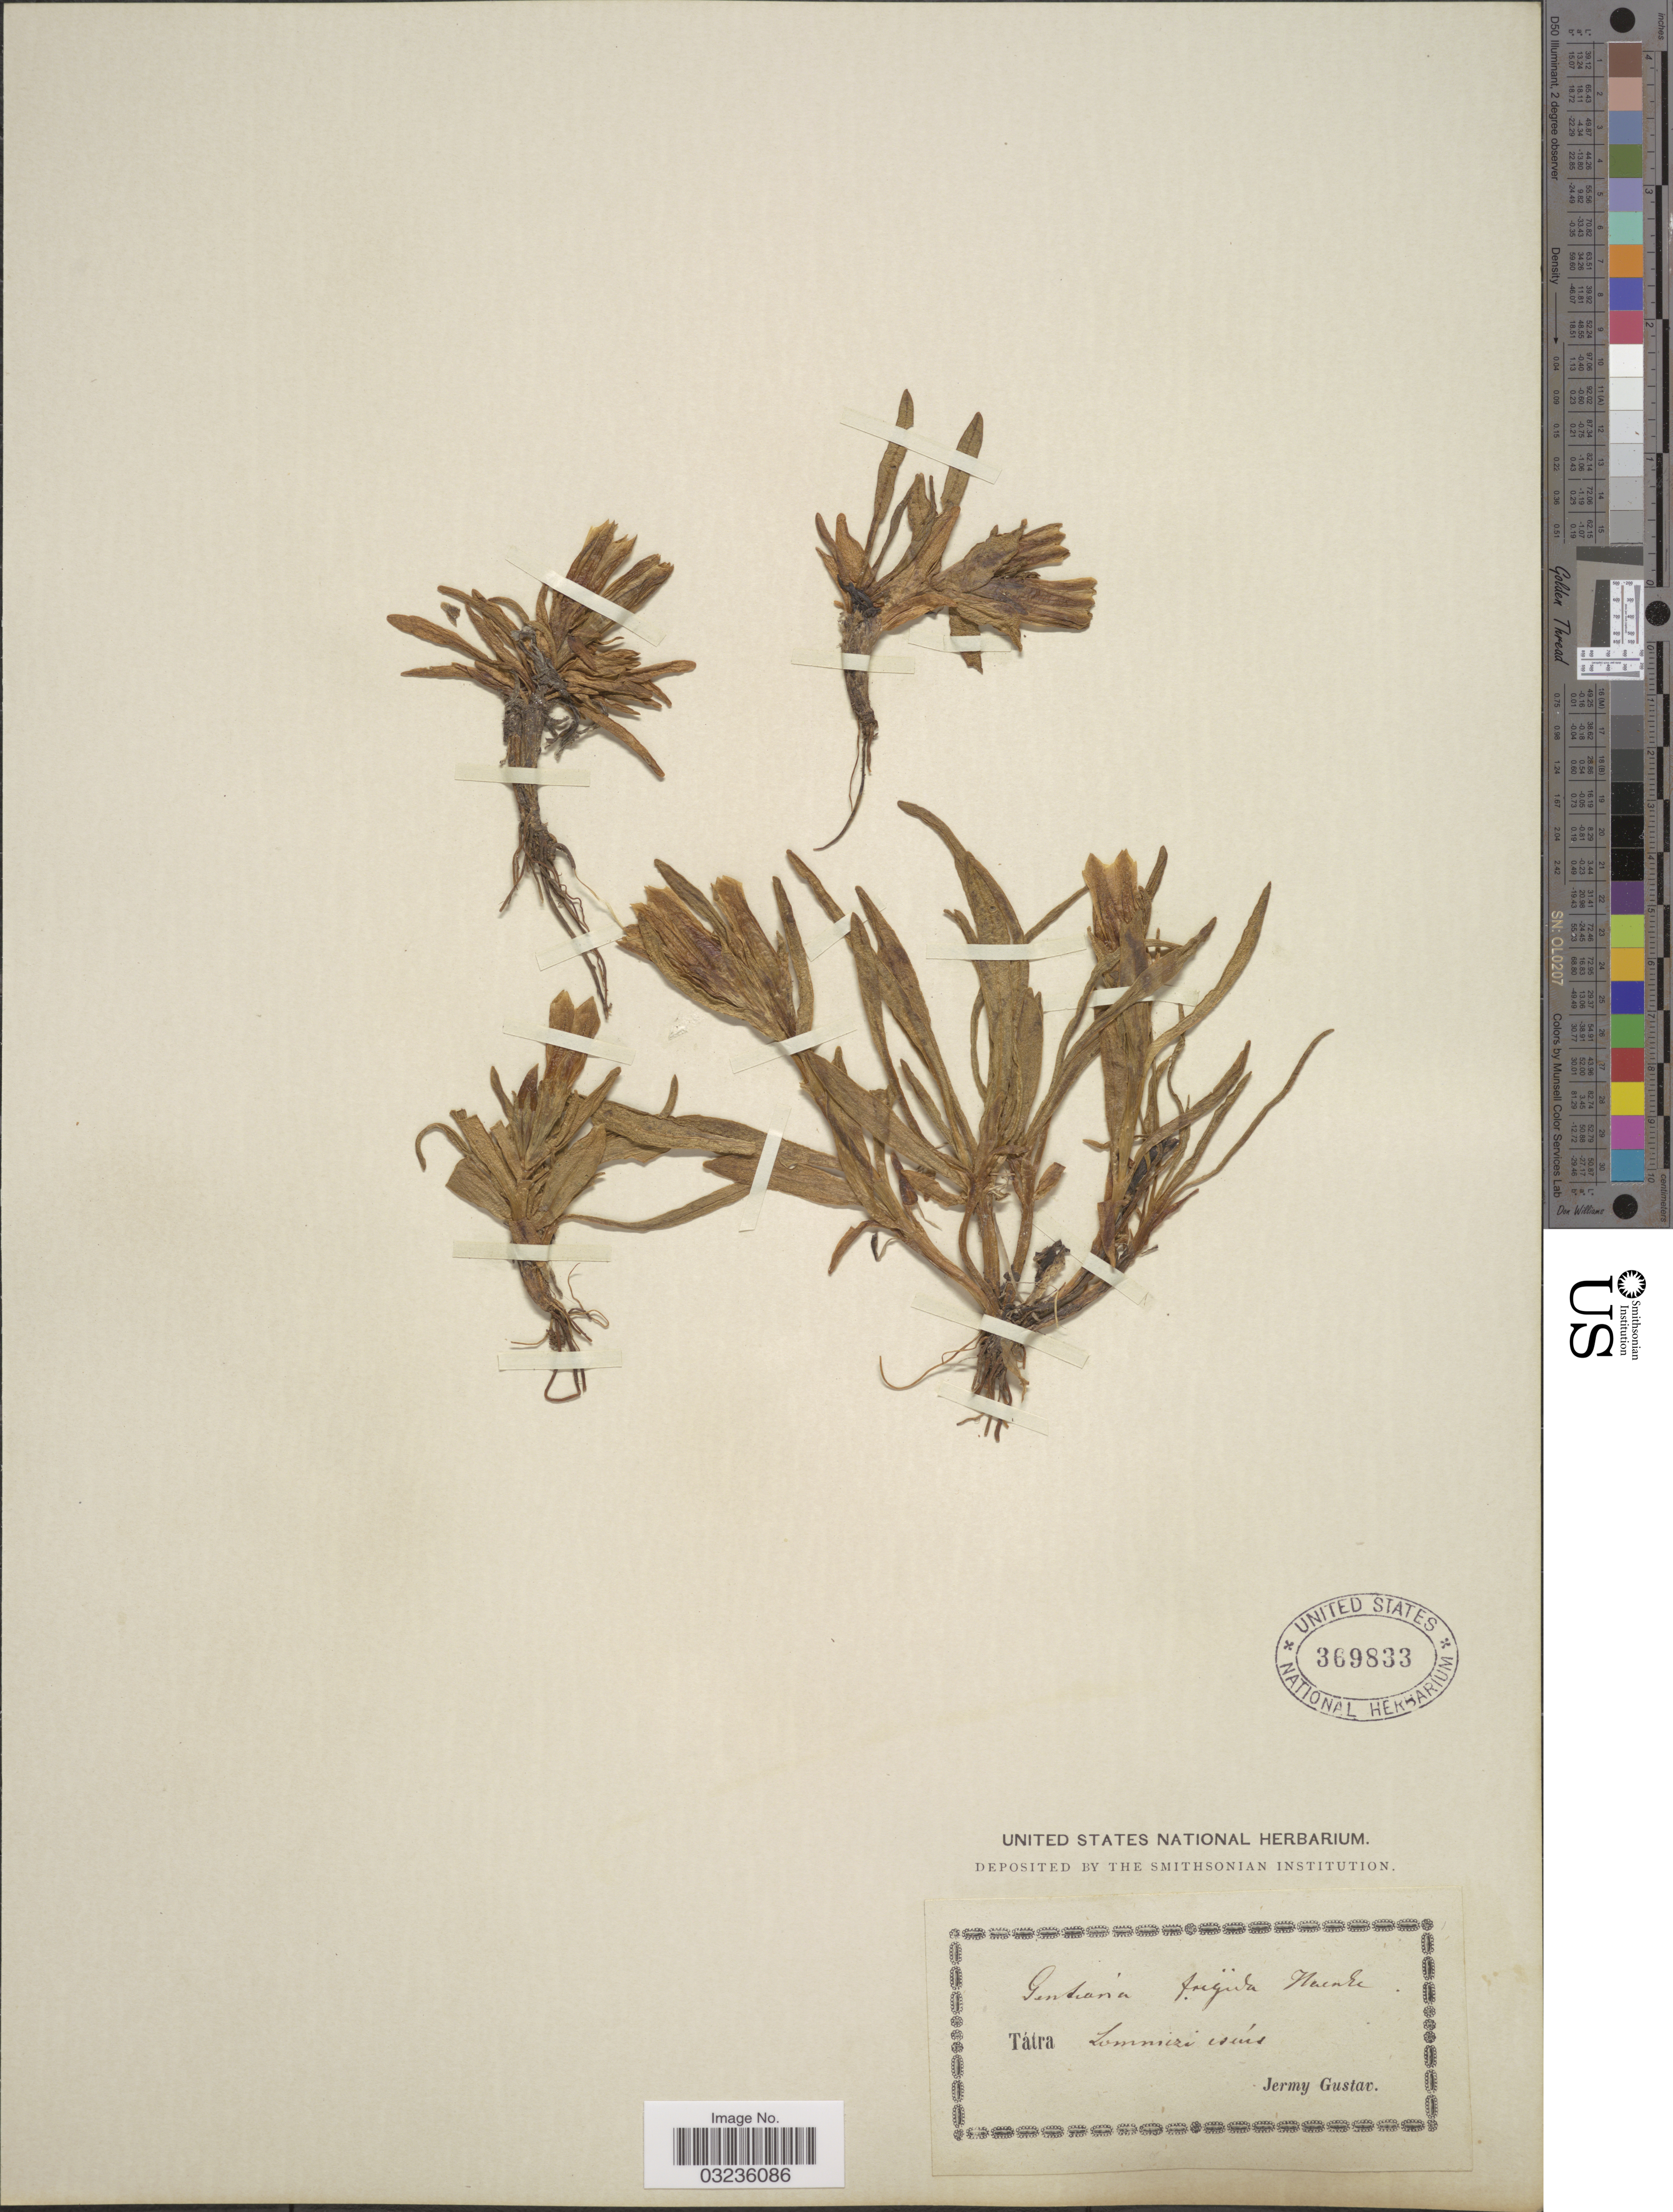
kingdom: Plantae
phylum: Tracheophyta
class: Magnoliopsida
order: Gentianales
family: Gentianaceae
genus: Gentiana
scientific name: Gentiana frigida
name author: Haenke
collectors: J. Gustav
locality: Tátra, Lommize [interpreted] esius [interpreted].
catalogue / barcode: US 369833